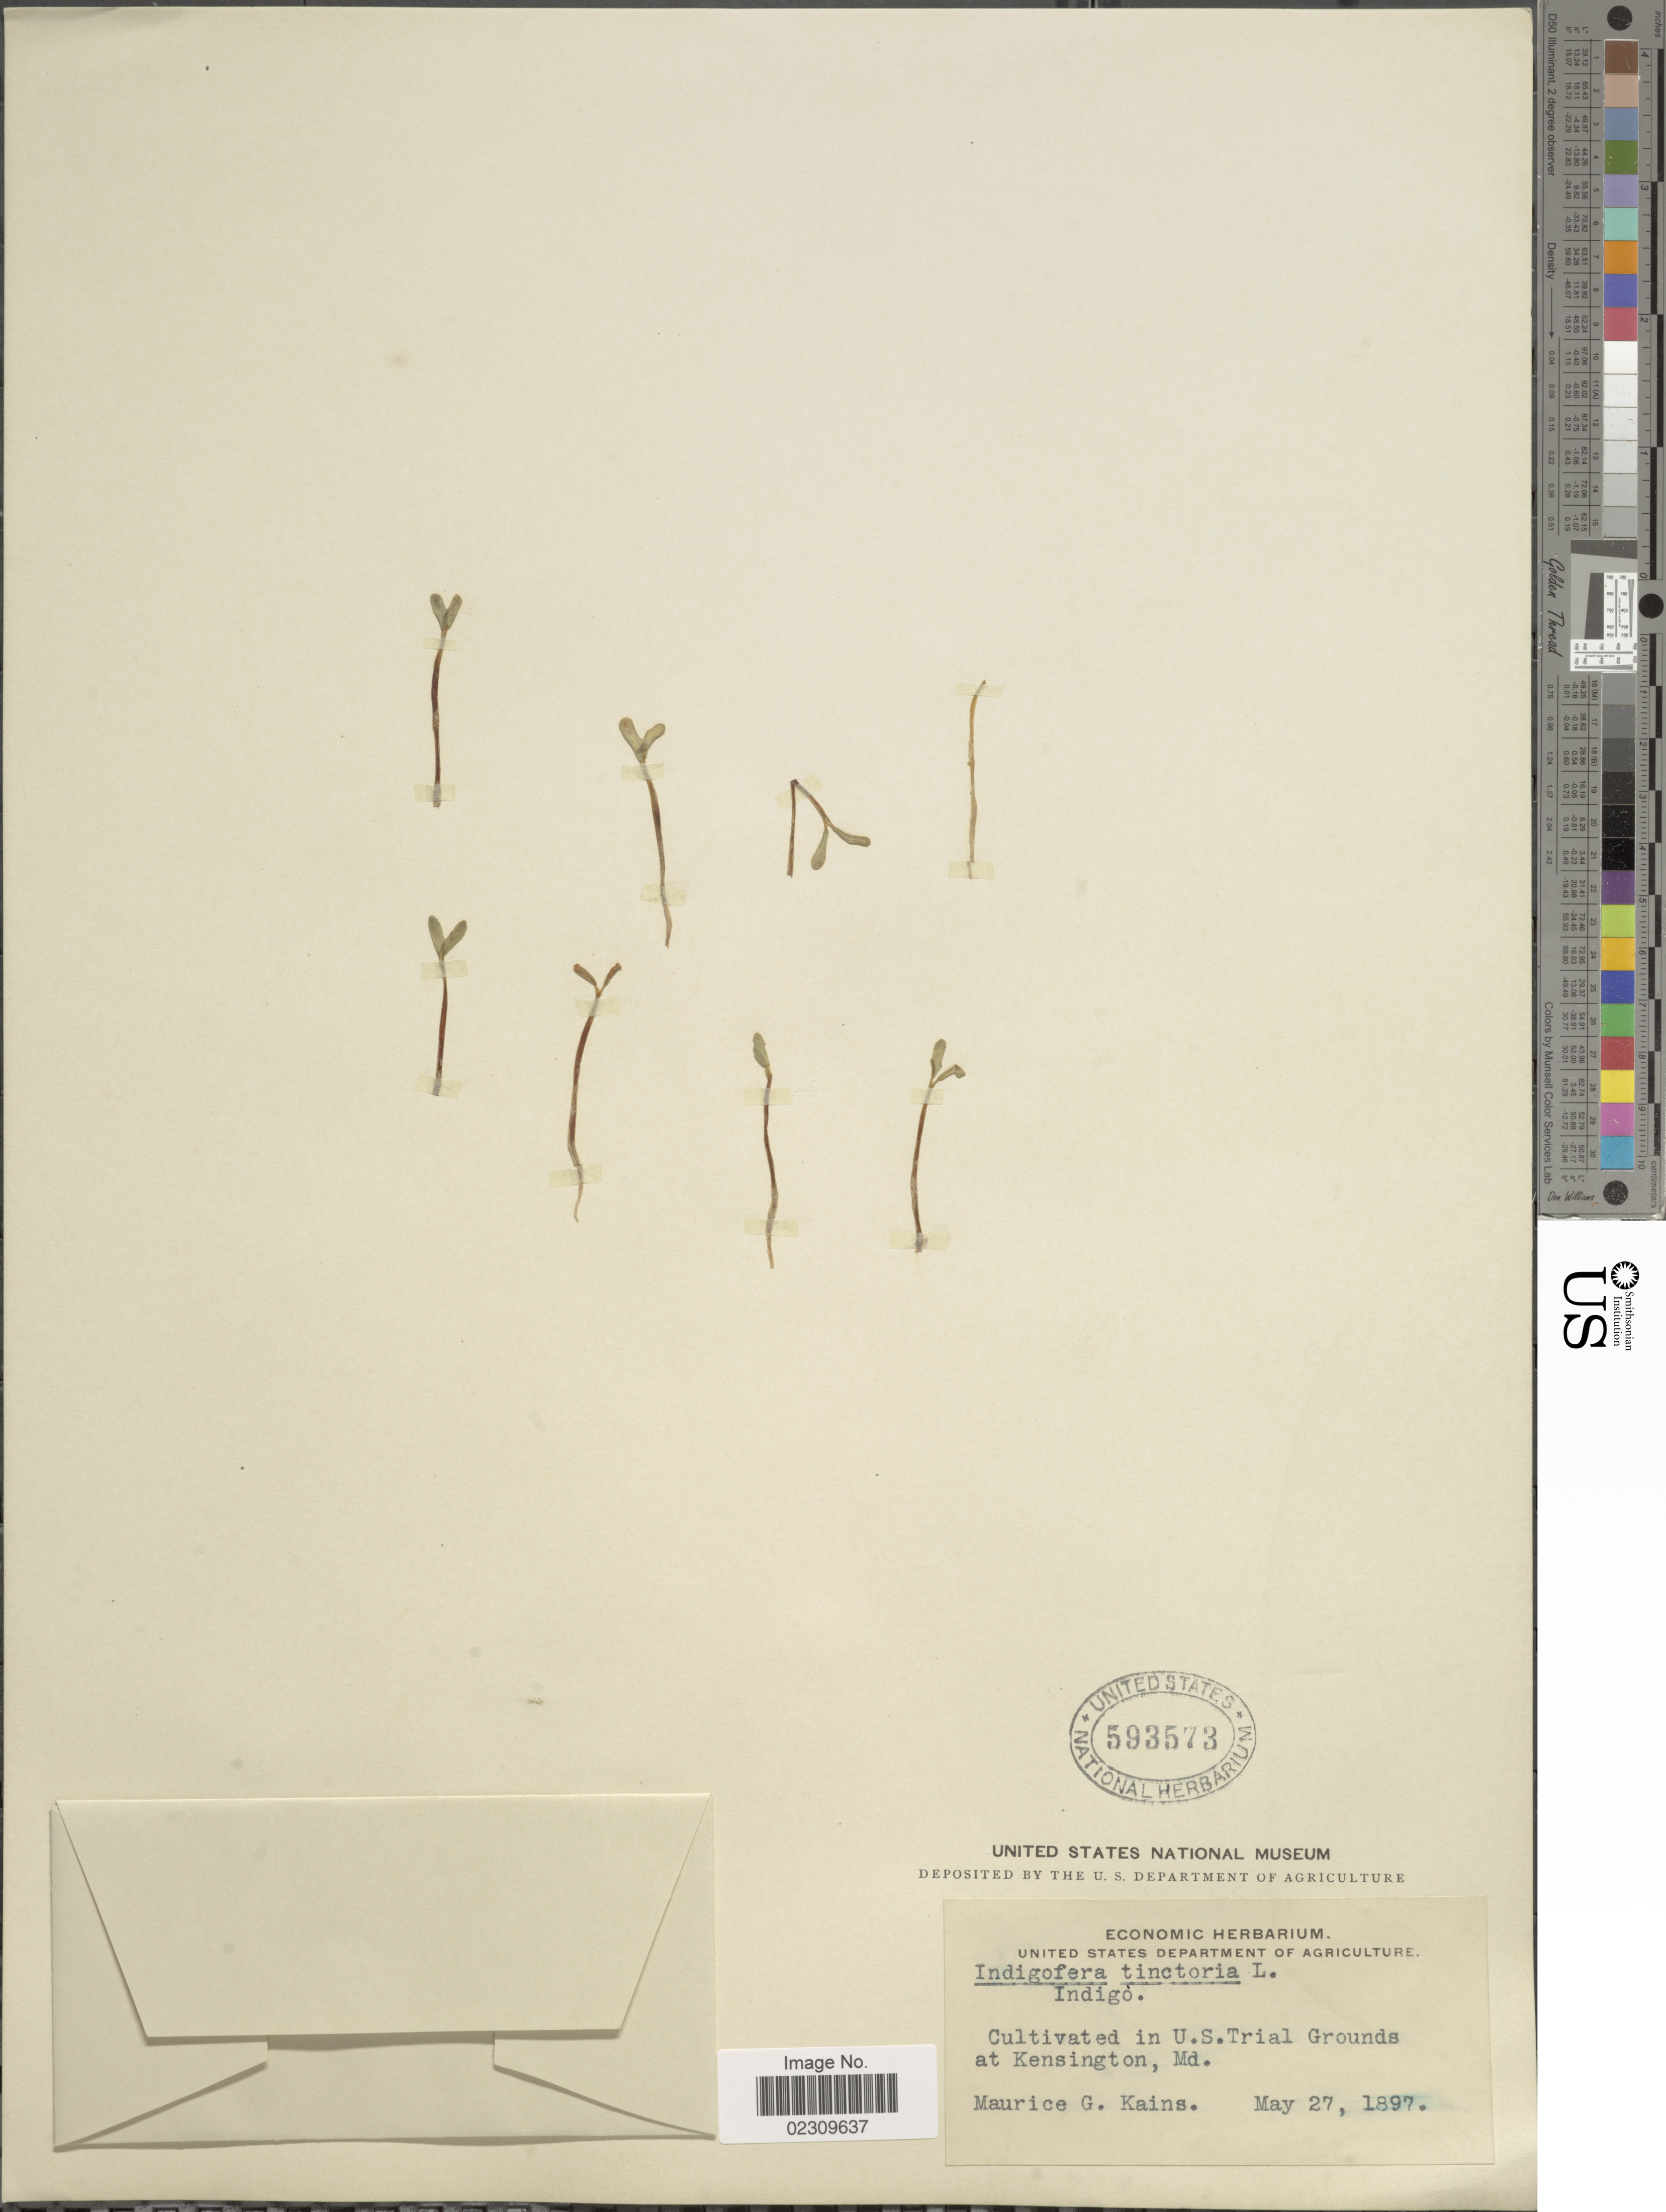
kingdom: Plantae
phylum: Tracheophyta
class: Magnoliopsida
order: Fabales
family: Fabaceae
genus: Indigofera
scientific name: Indigofera tinctoria sensu Naves non L.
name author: Naves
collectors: M. Kains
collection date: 1897-05-27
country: United States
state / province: Maryland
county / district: Montgomery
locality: Cultivated in U.S. Trial Grounds at Kensington, Md.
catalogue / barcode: US 593573